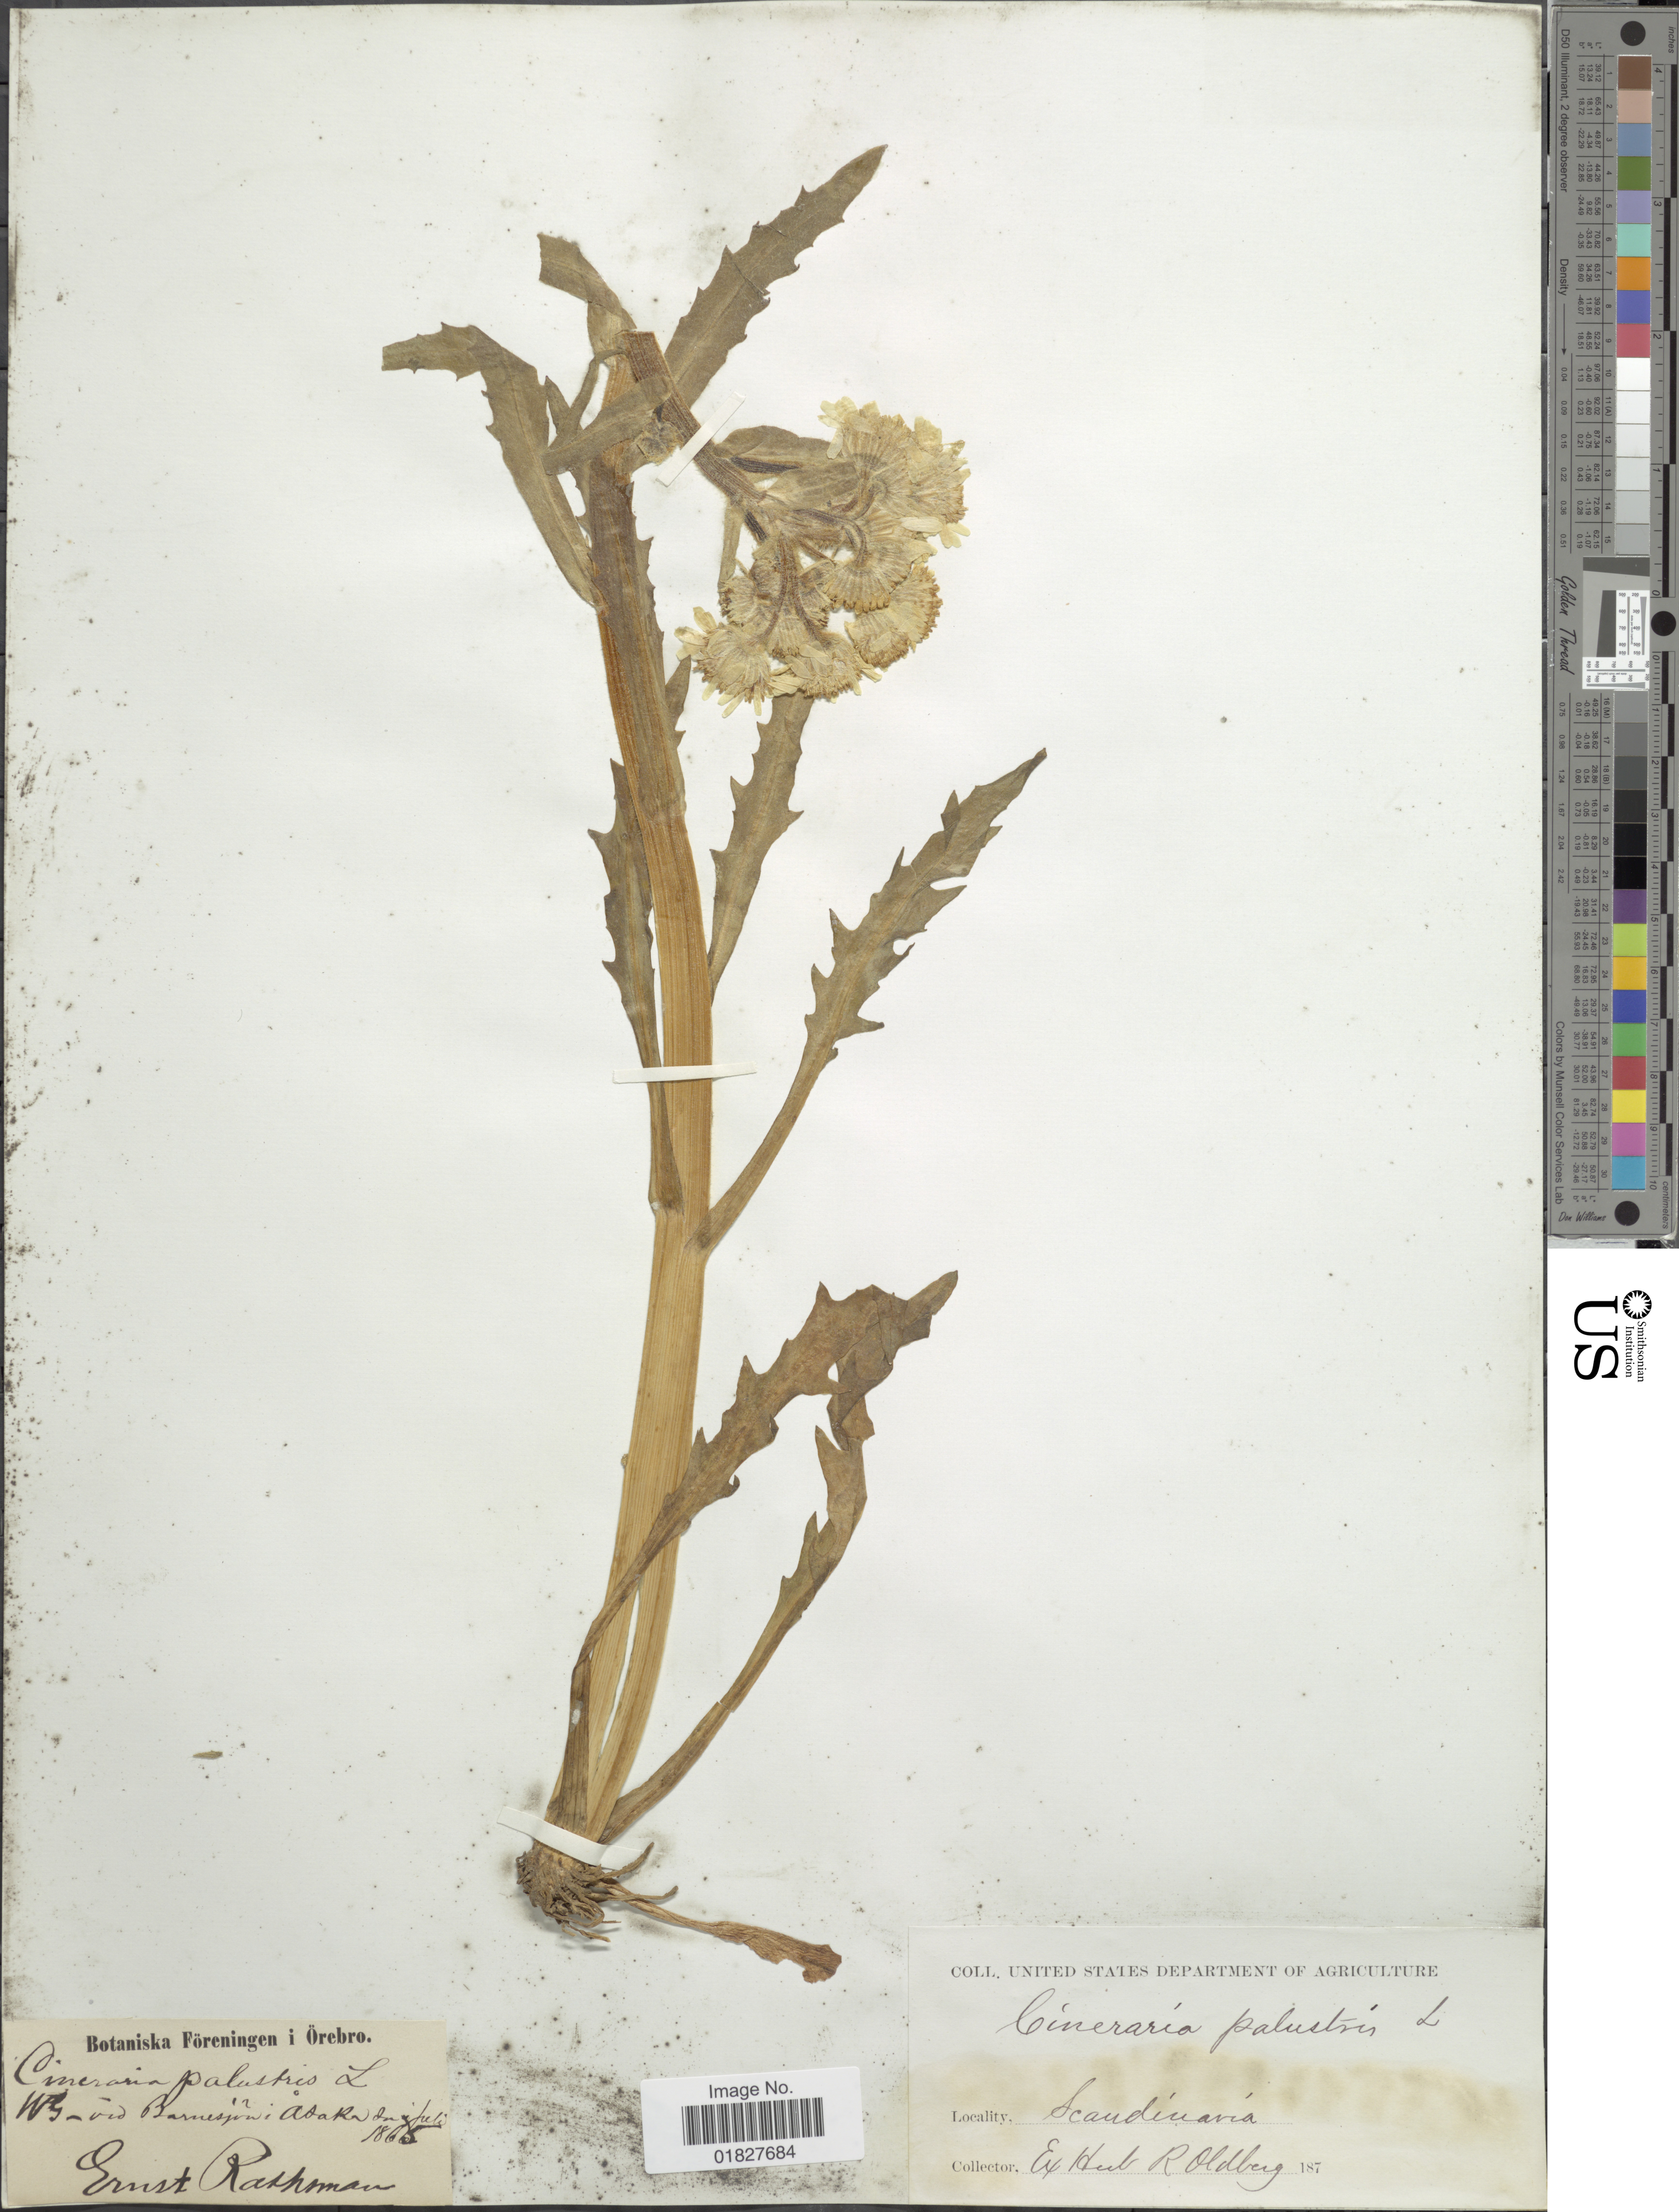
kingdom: Plantae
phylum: Tracheophyta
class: Magnoliopsida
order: Asterales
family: Asteraceae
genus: Cineraria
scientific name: Cineraria palustris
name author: (L.) L.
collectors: E. Rathsman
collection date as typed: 187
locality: Scandinavia